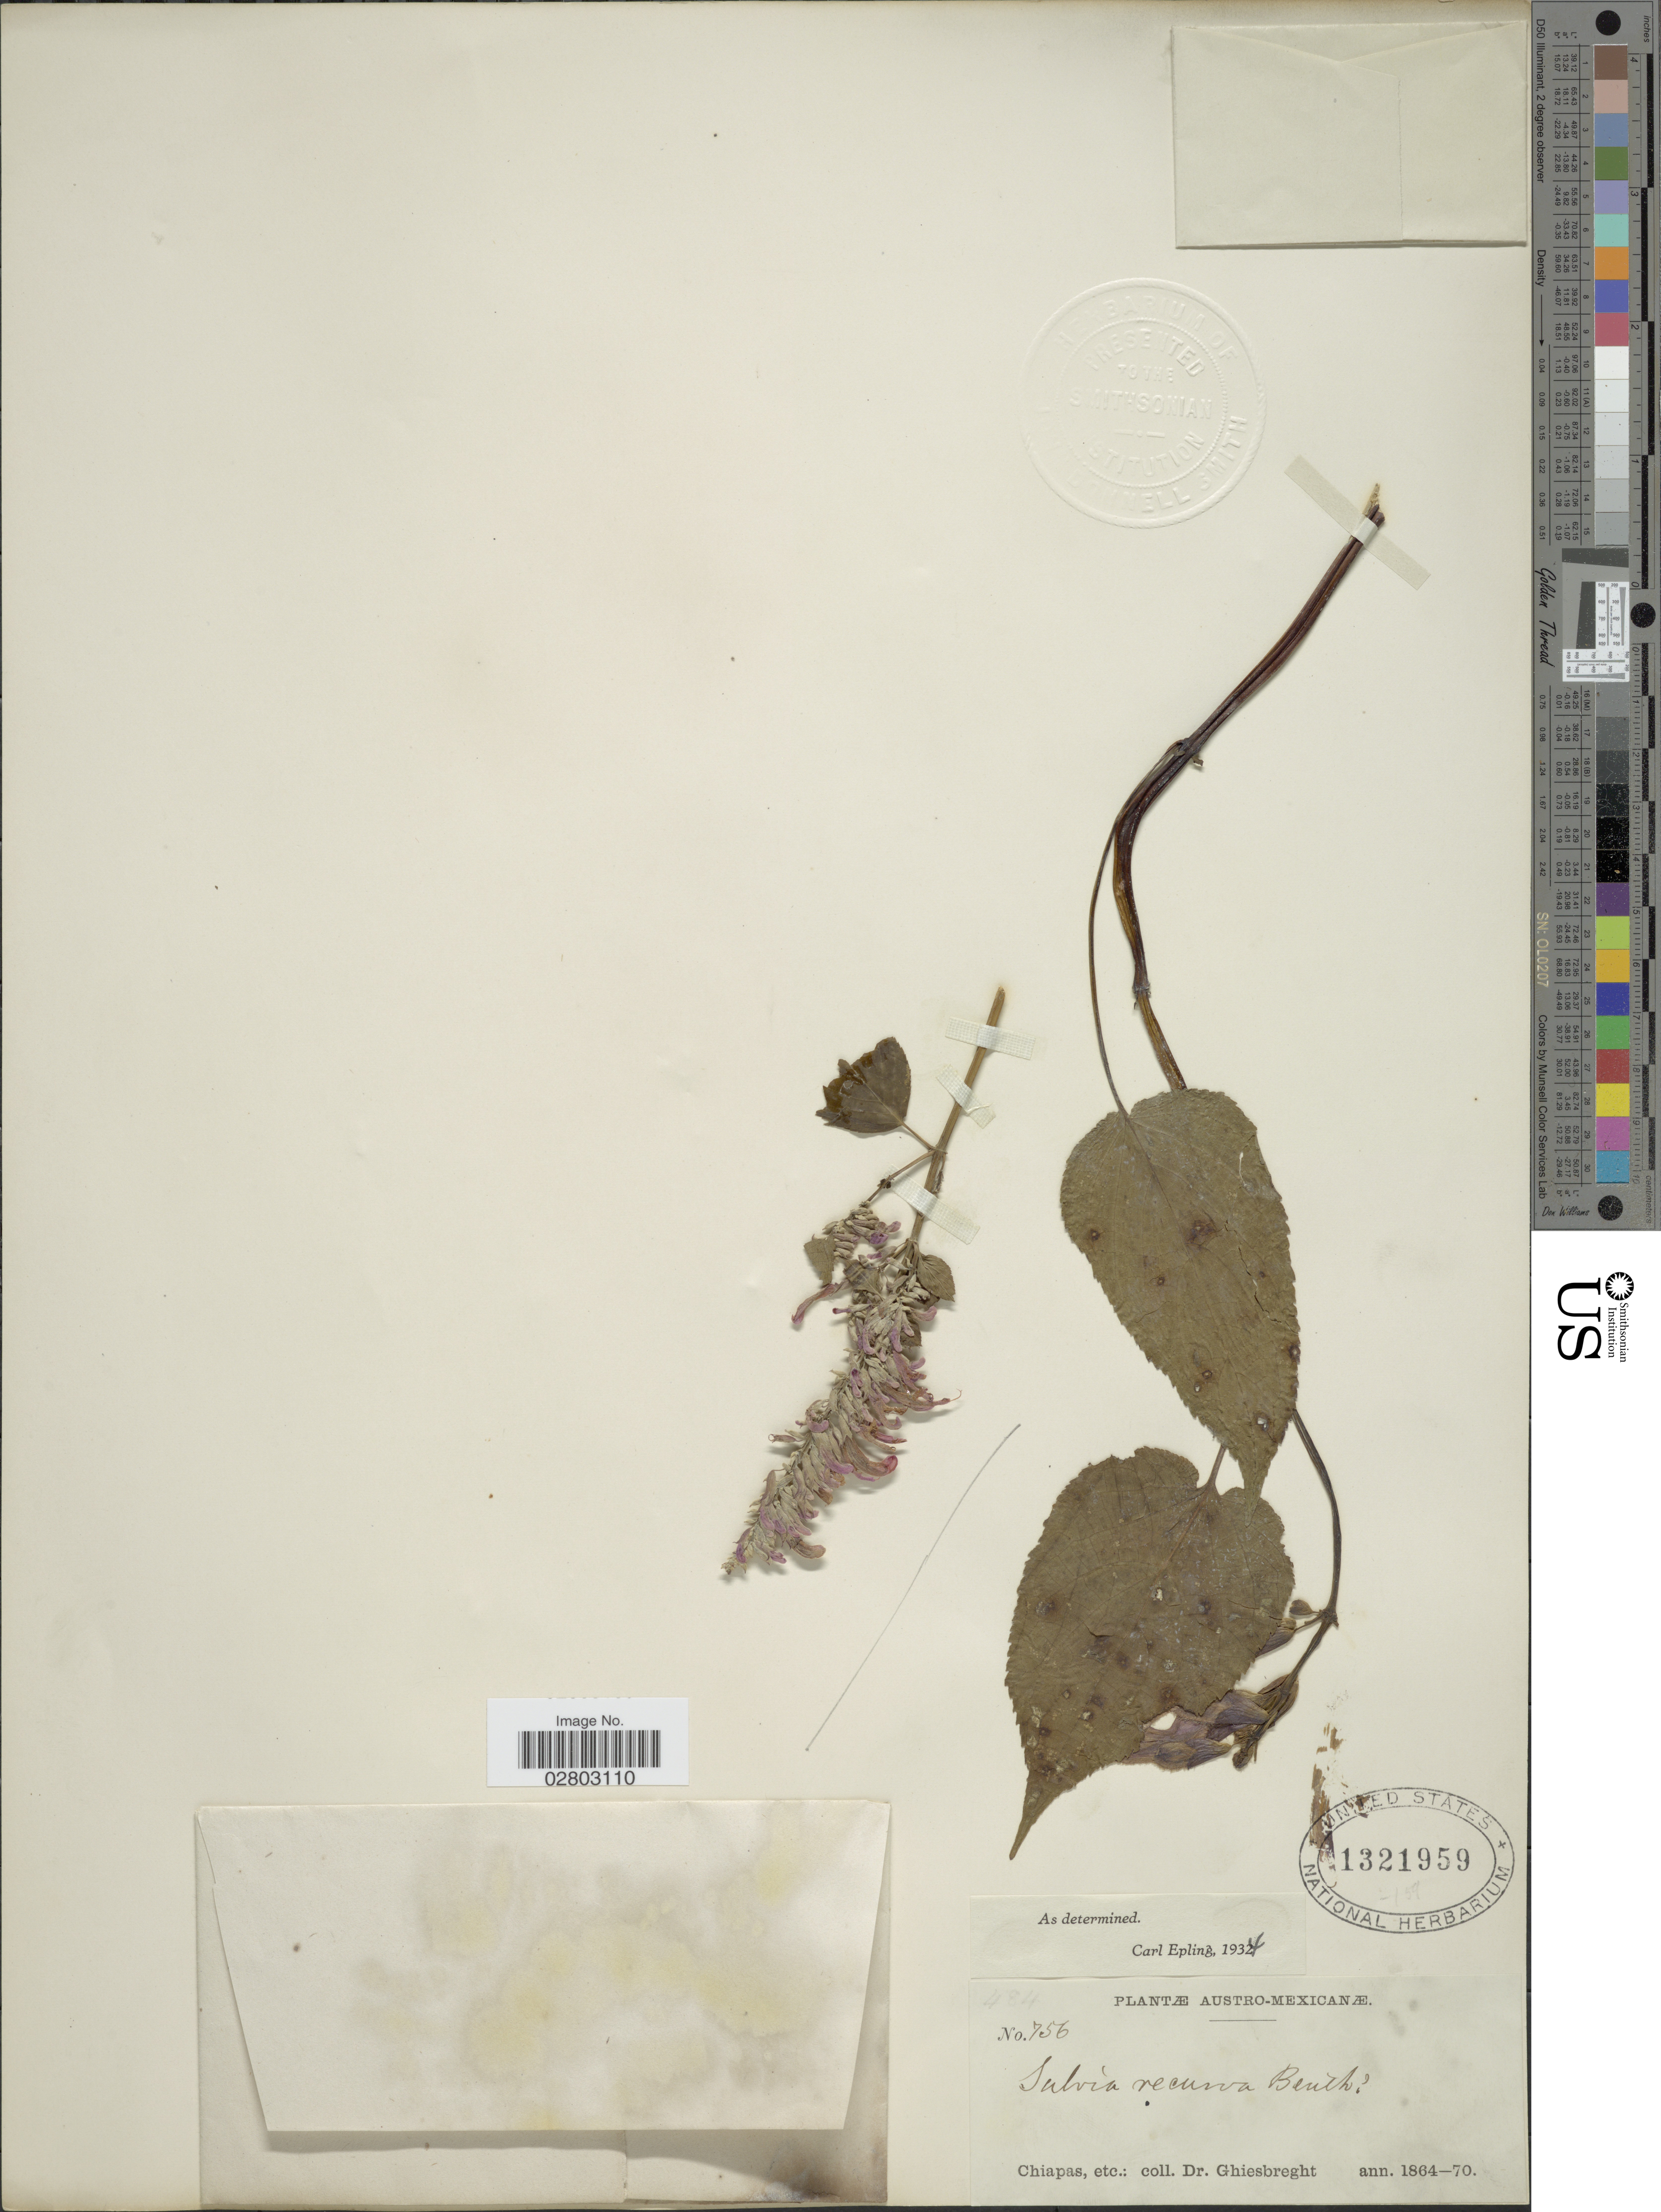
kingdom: Plantae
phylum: Tracheophyta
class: Magnoliopsida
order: Lamiales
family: Lamiaceae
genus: Salvia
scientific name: Salvia recurva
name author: Benth.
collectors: -. Ghiesbreght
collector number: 756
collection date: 1864/1870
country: Mexico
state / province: Chiapas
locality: Austro-Mexicanæ.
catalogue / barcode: US 1321959